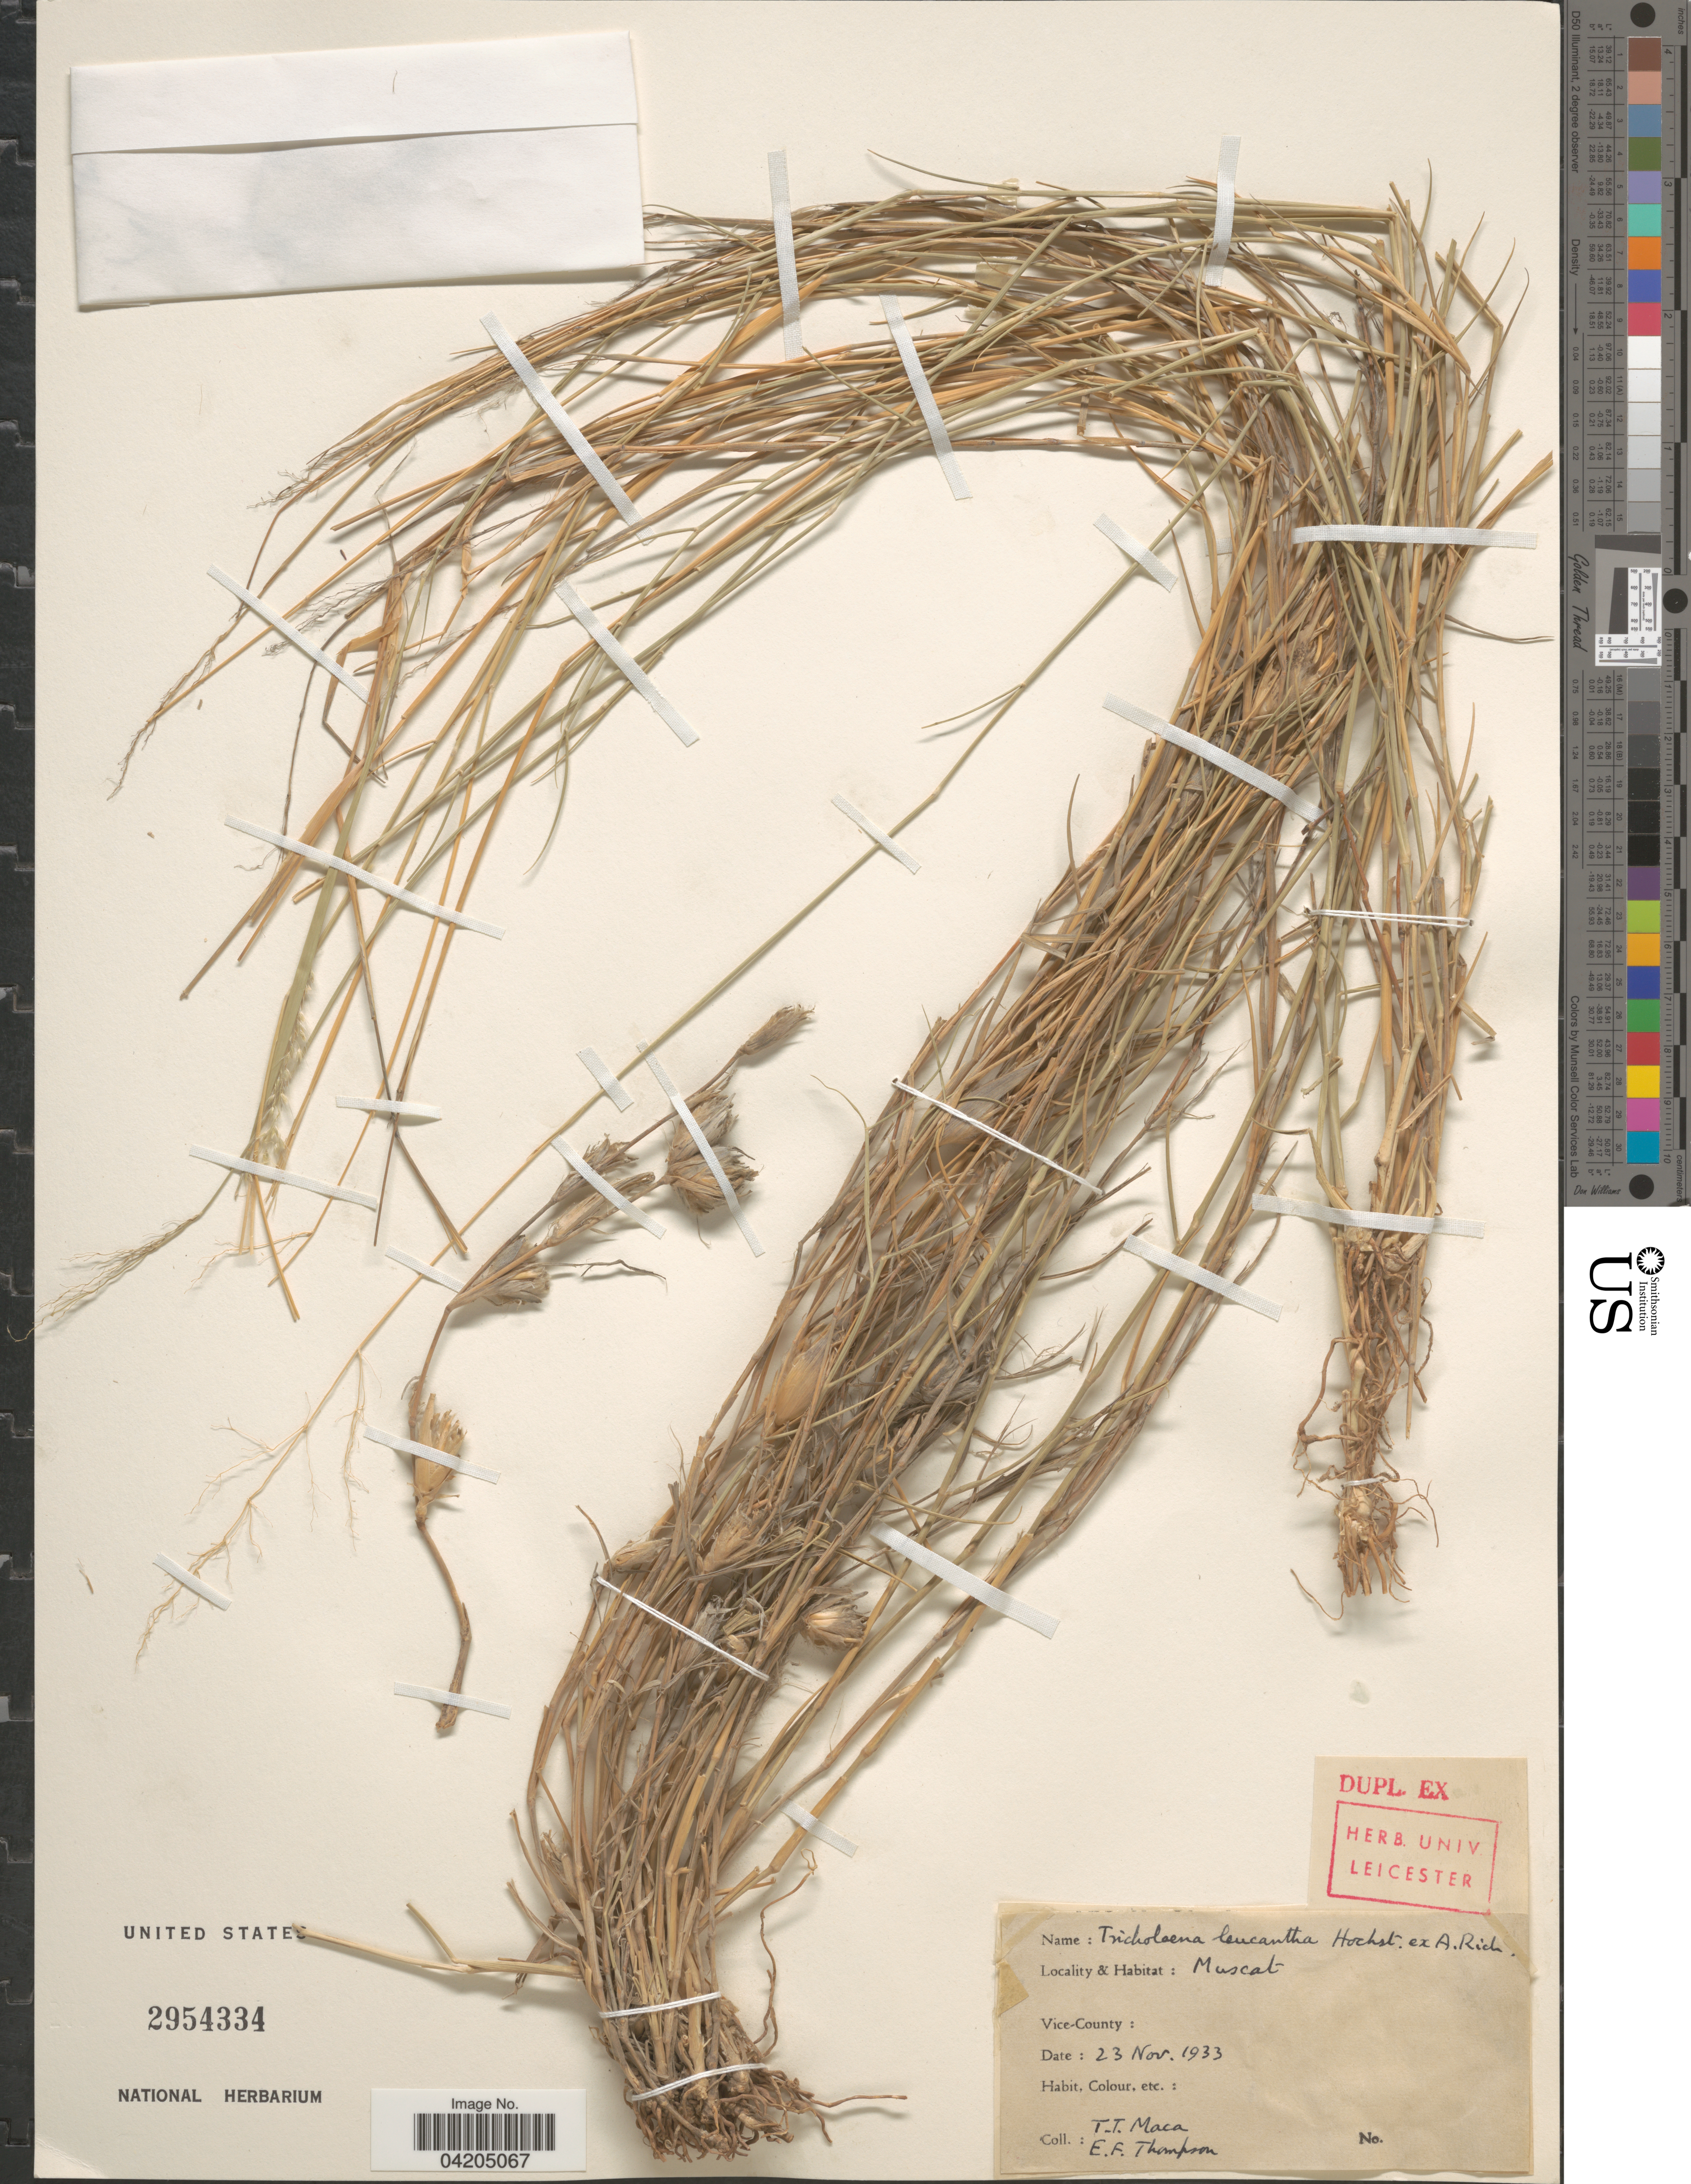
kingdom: Plantae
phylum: Tracheophyta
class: Liliopsida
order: Poales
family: Poaceae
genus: Tricholaena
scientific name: Tricholaena teneriffae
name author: (L.) Link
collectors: T. Maca & E. Thompson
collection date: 1933-11-23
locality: Muscat.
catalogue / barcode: US 2954334